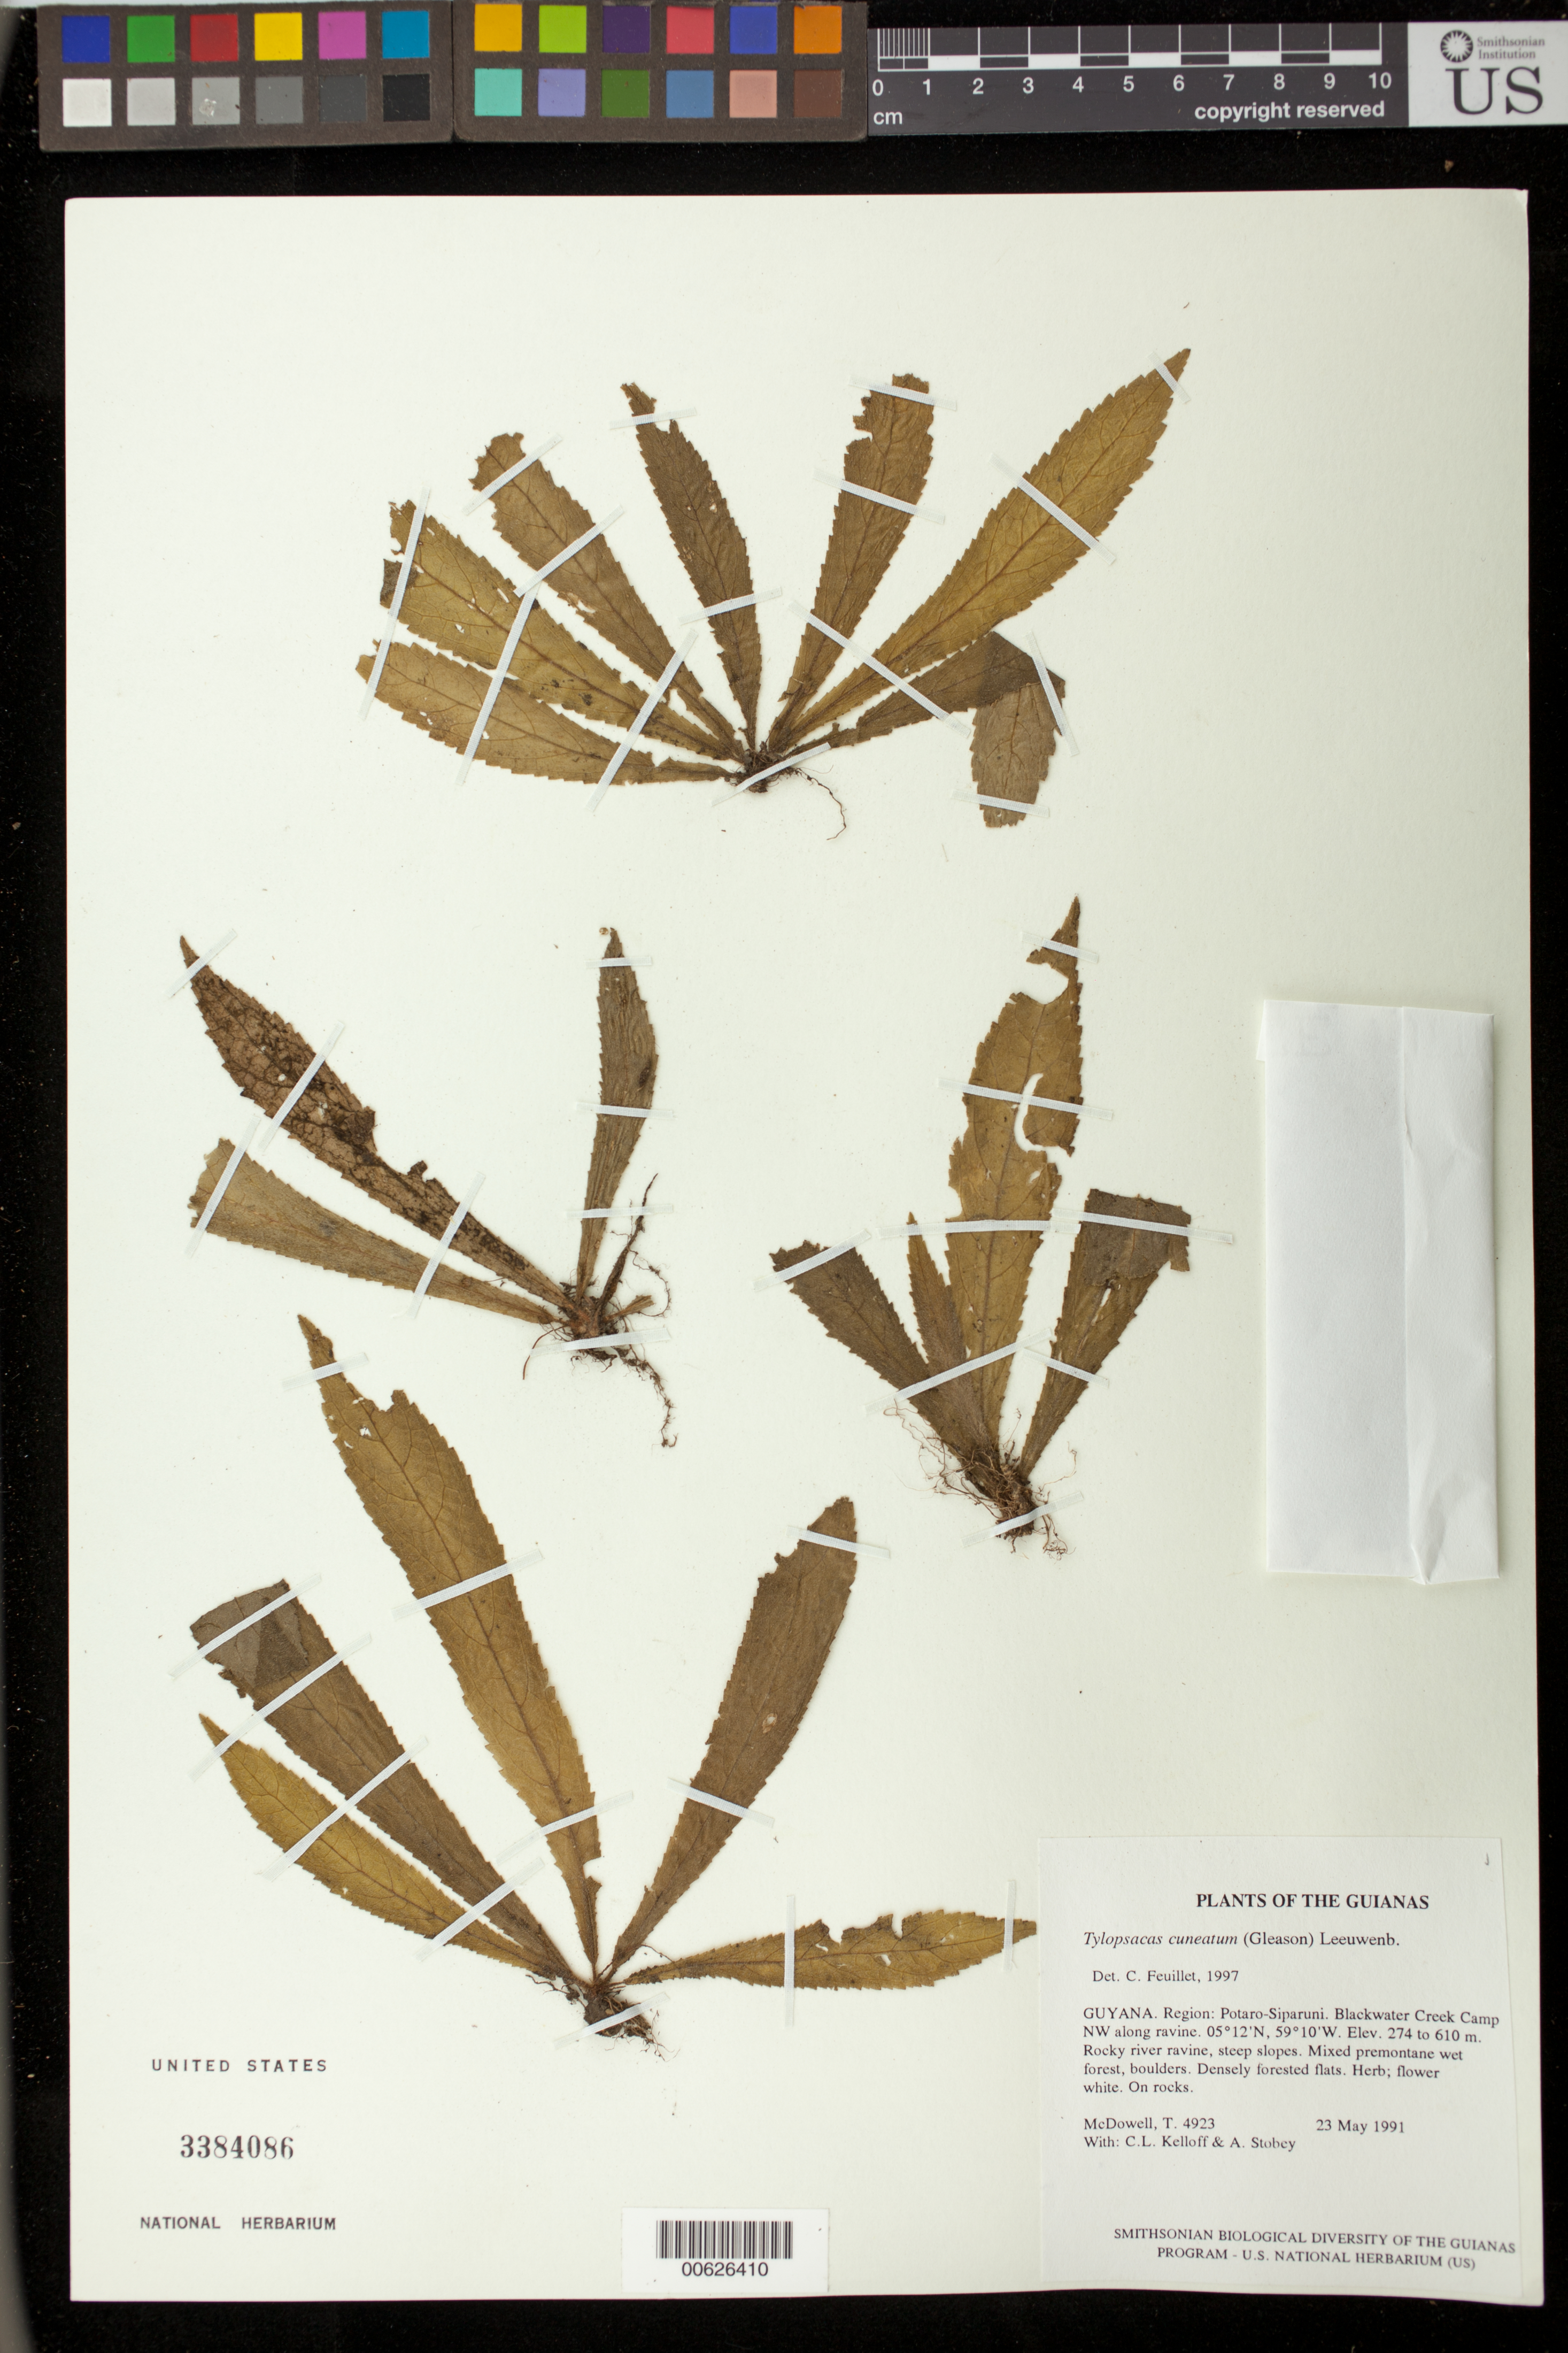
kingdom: Plantae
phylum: Tracheophyta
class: Magnoliopsida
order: Lamiales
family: Gesneriaceae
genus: Tylopsacas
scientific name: Tylopsacas cuneata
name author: (Gleason) Leeuwenb.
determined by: Feuillet, C.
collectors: T. McDowell, C. L. Kelloff & A. Stobey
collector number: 4923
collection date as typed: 23 May 1991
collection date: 1991-05-23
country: Guyana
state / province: Potaro-Siparuni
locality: Blackwater Creek Camp NW along ravine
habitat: Rocky river ravine, steep slopes; mixed premontane wet forest, boulders; densely forested flats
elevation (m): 274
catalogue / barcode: US 3384086